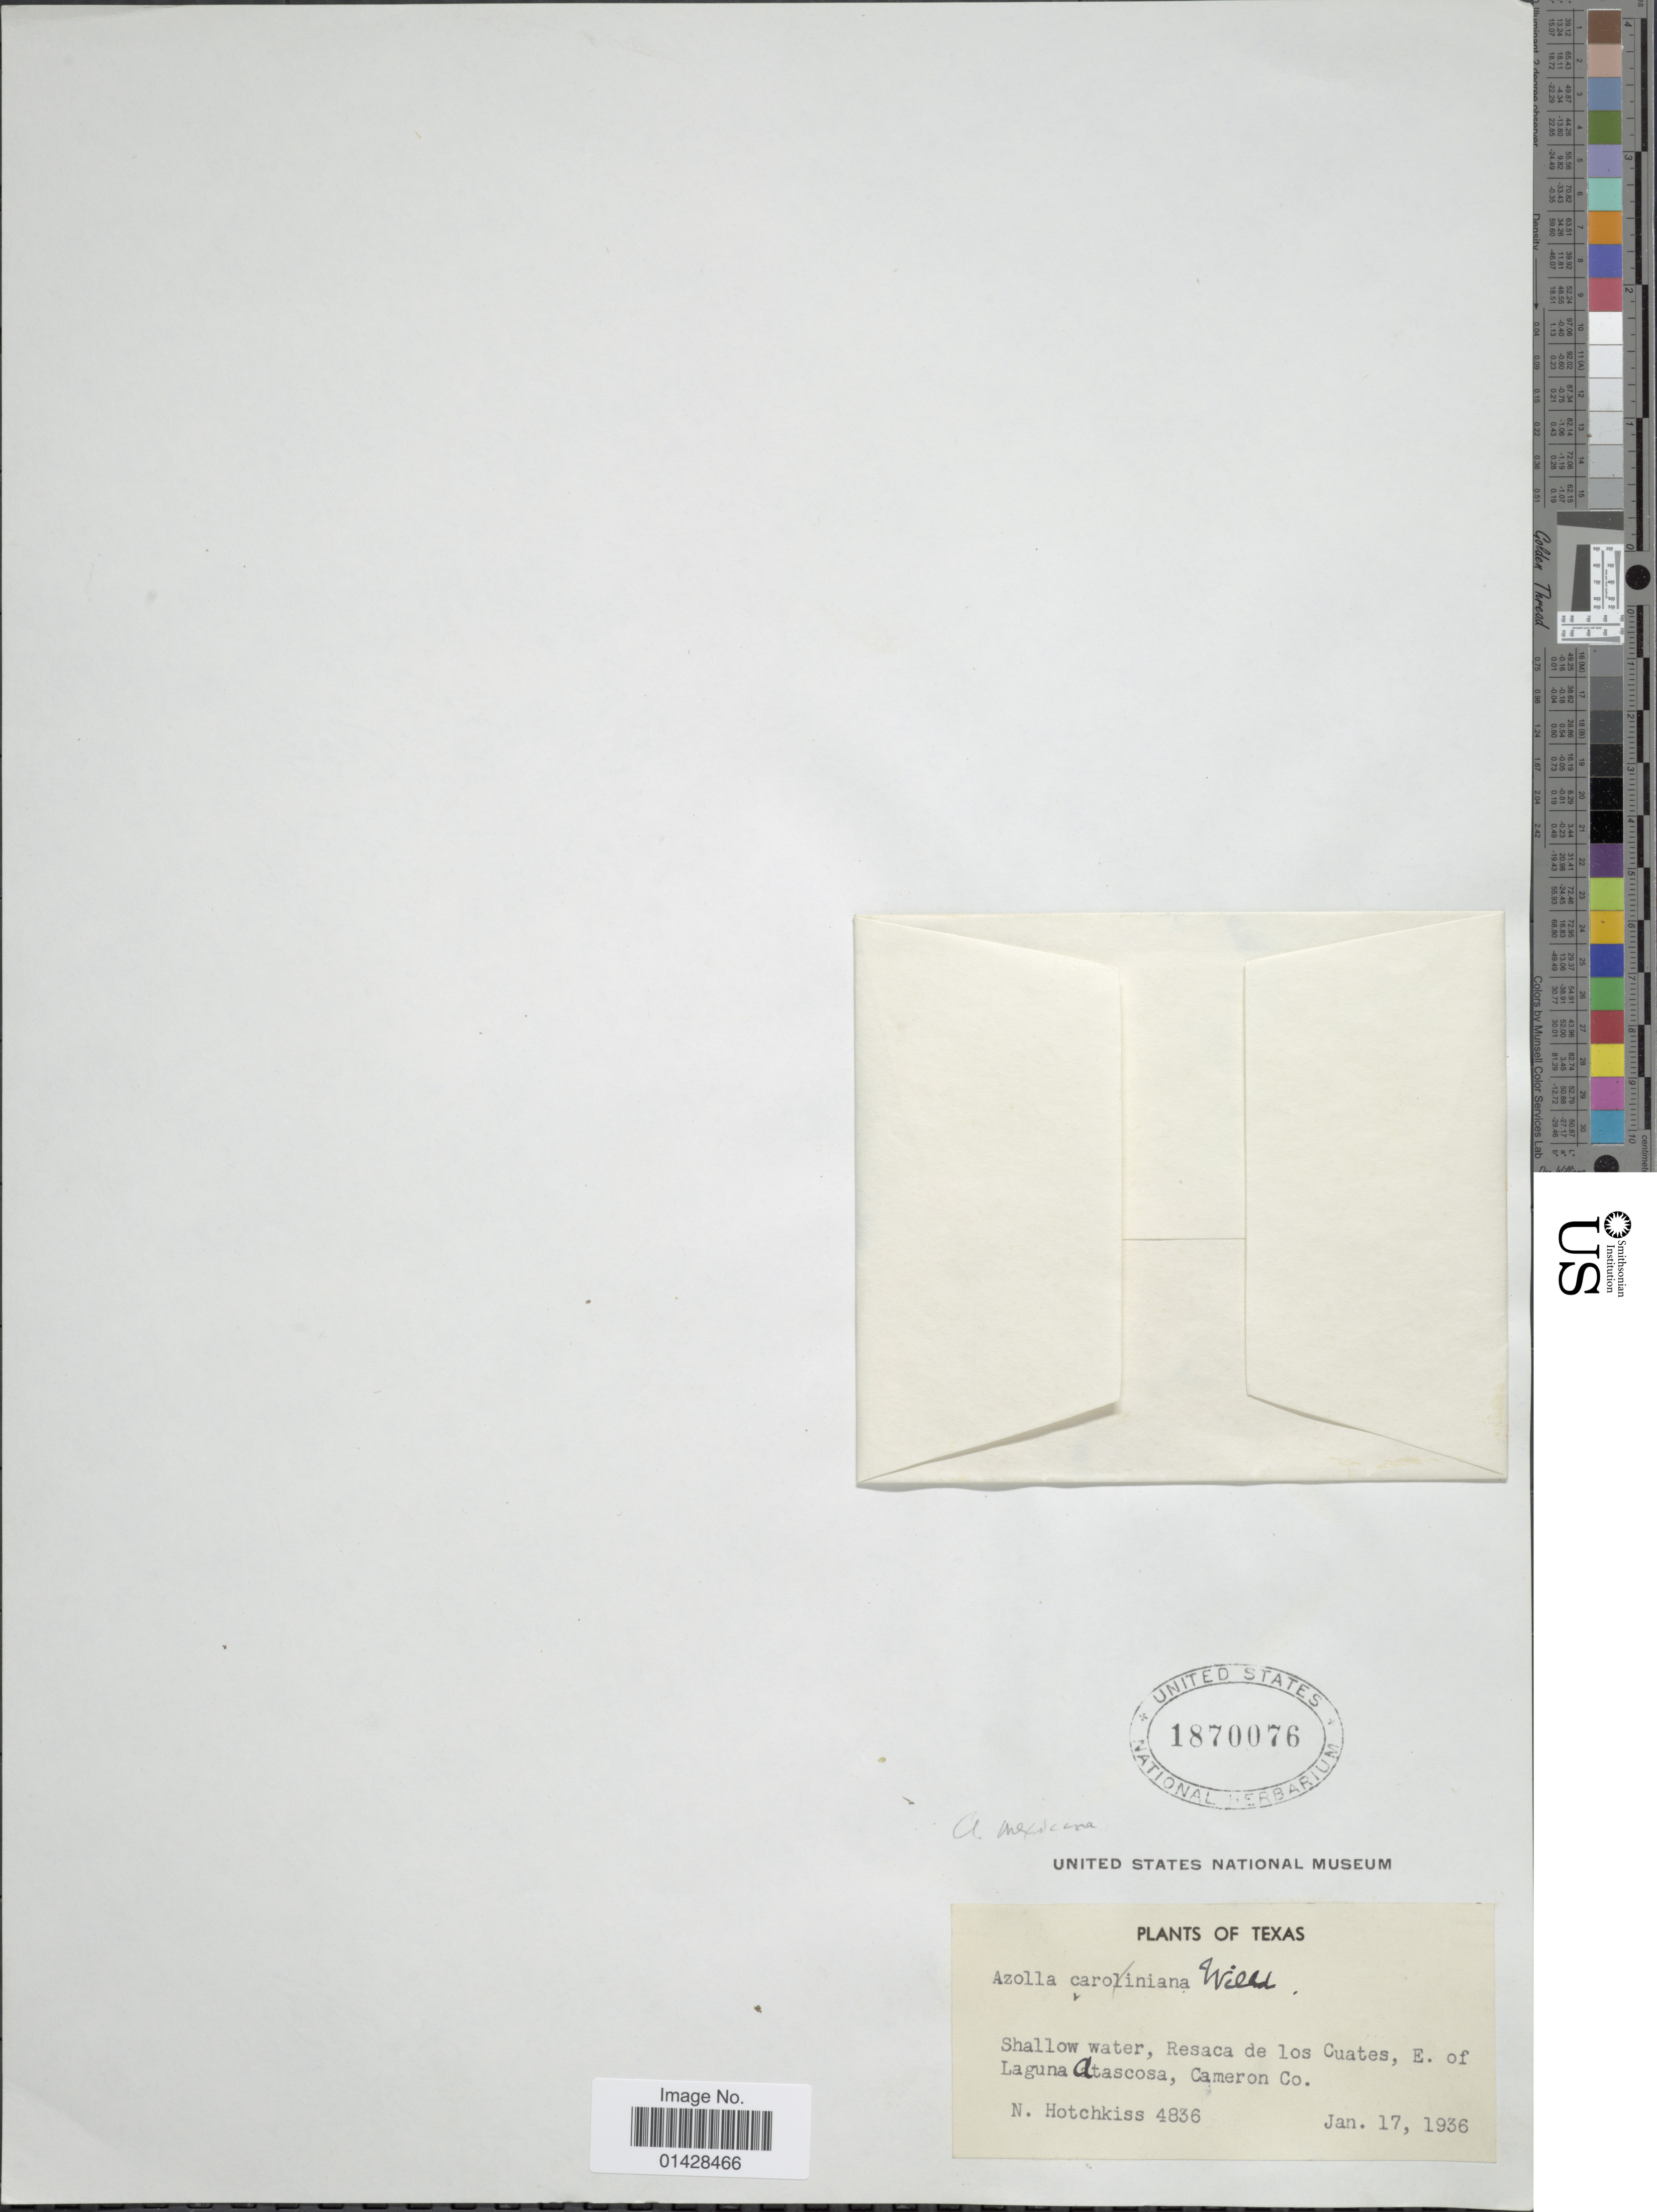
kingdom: Plantae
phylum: Tracheophyta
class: Polypodiopsida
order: Salviniales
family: Salviniaceae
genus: Azolla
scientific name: Azolla mexicana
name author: C. Presl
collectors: N. Hotchkiss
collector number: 4836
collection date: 1936-01-17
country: United States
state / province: Texas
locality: Shallow water, Resaca de los Cuates, E of Laguna Atascosa, Cameron Co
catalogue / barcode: US 1870076